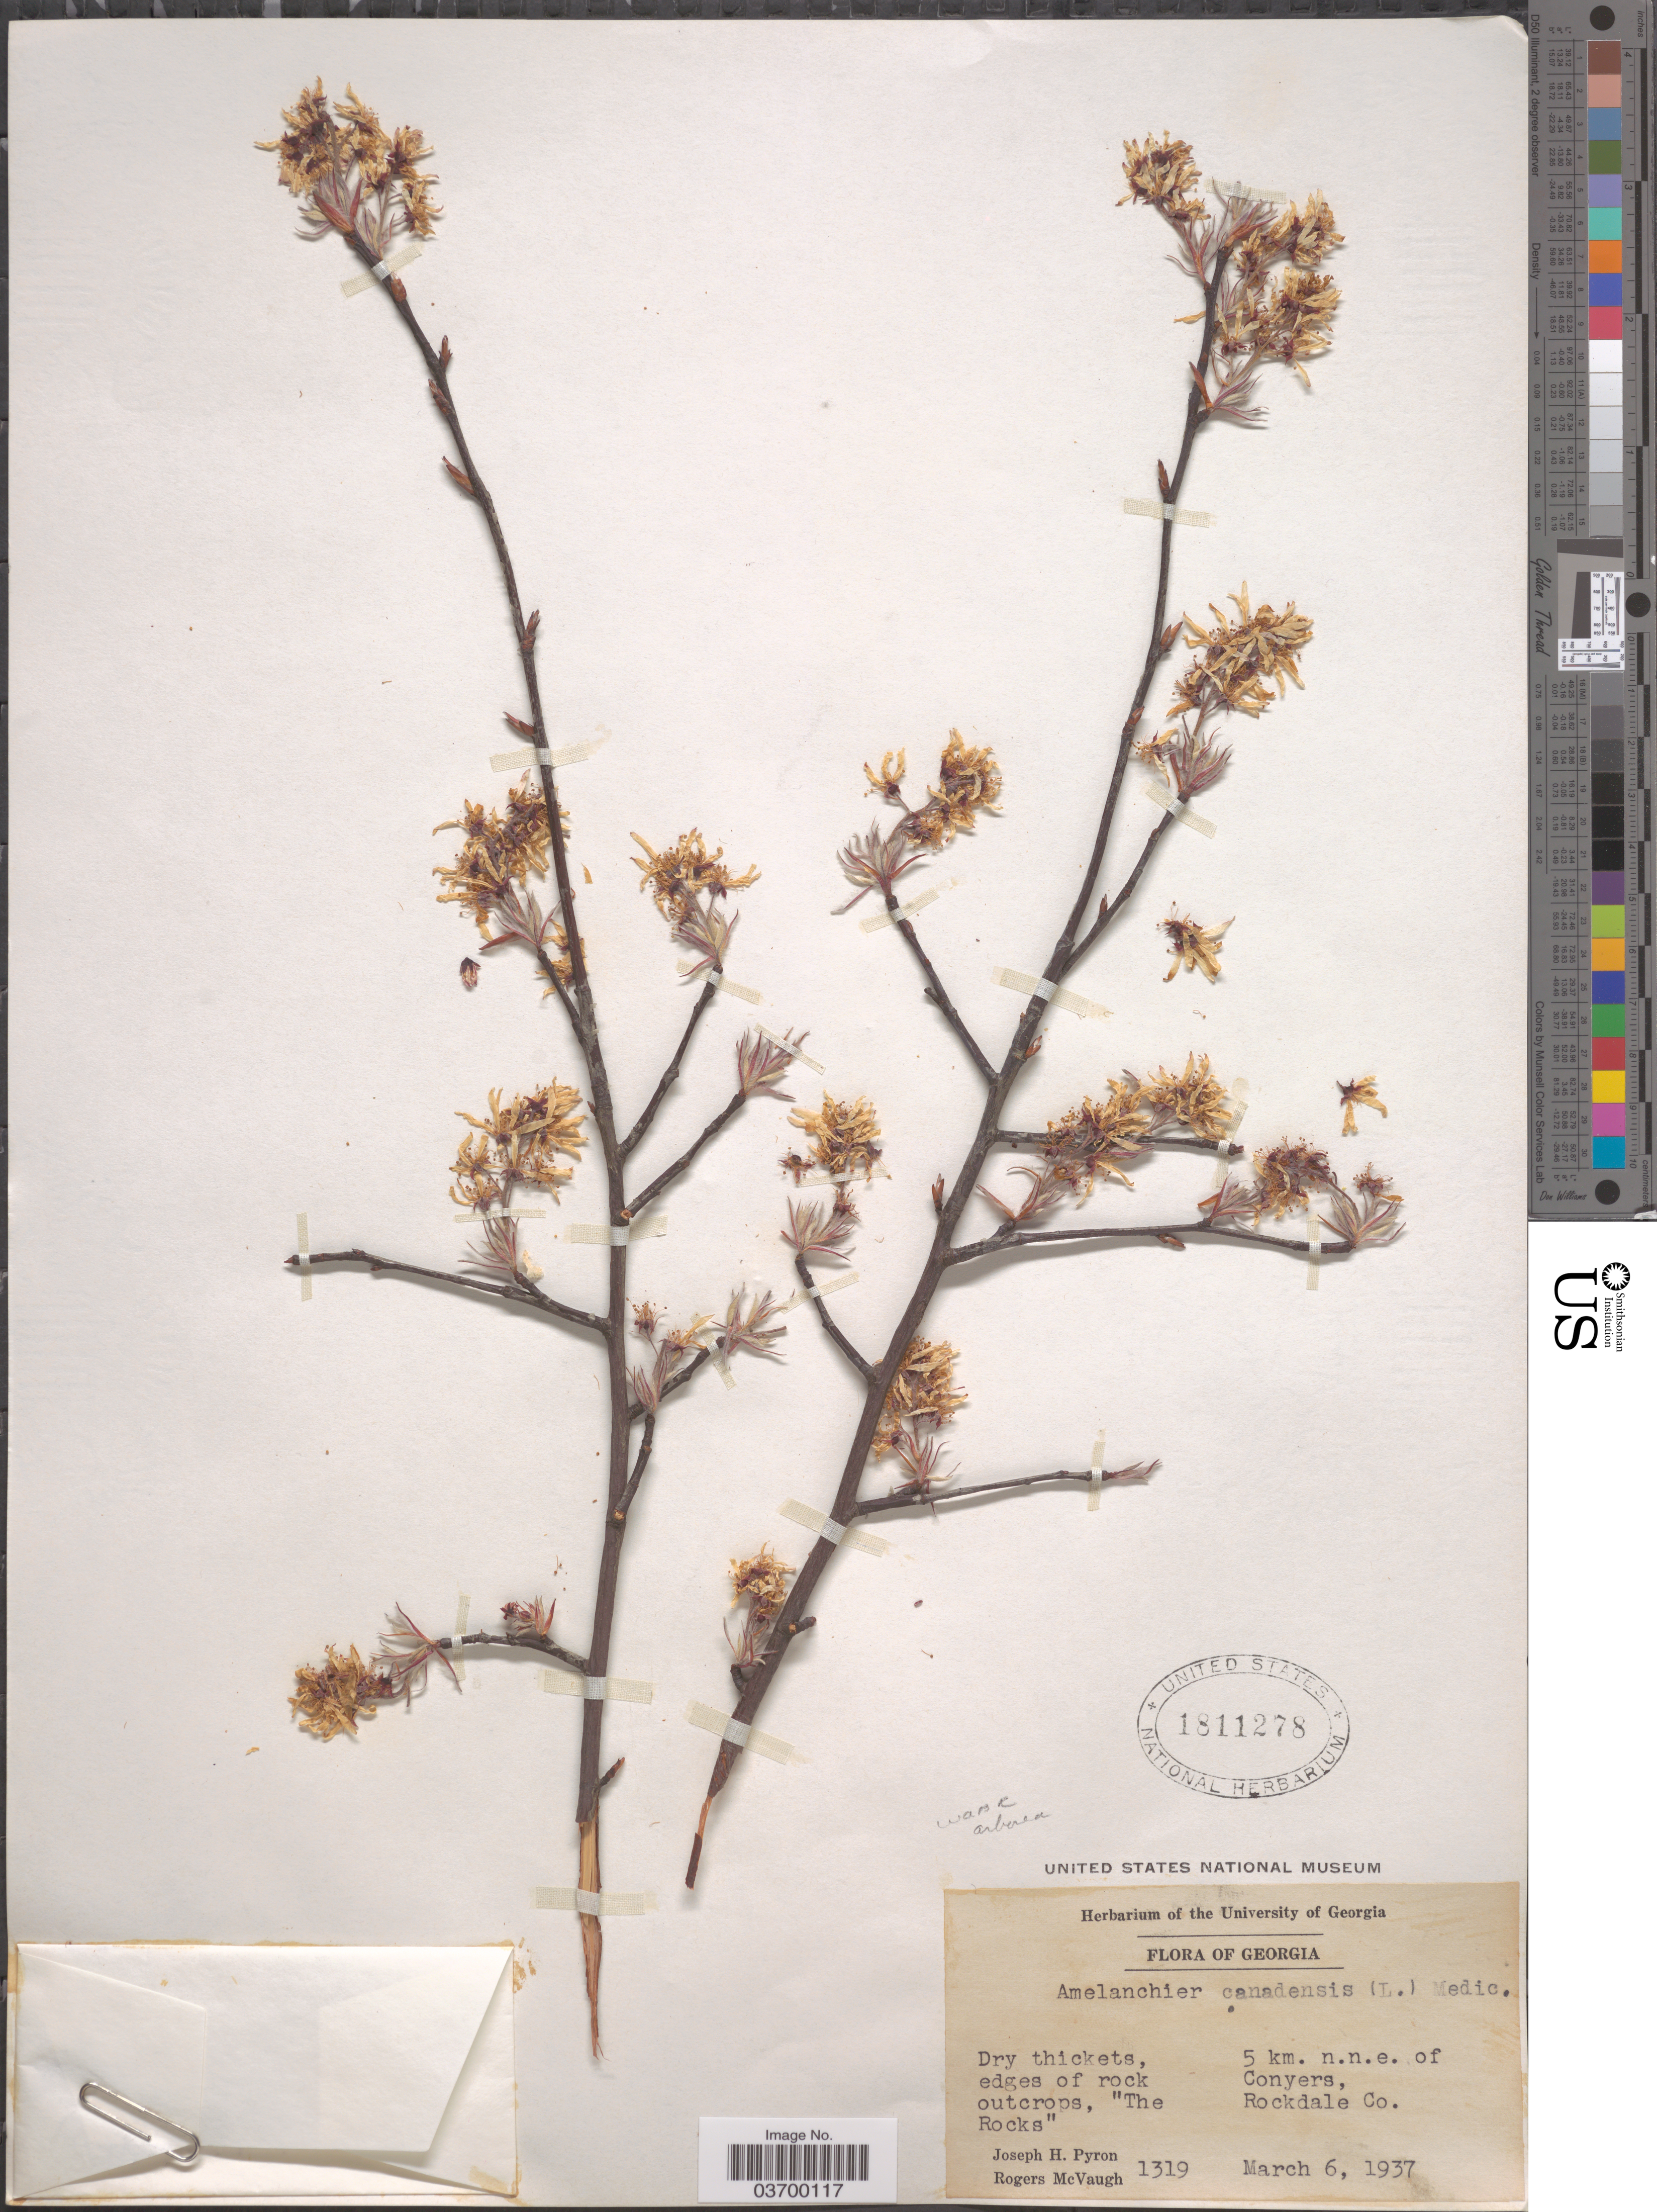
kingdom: Plantae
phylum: Tracheophyta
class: Magnoliopsida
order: Rosales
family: Rosaceae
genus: Amelanchier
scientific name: Amelanchier arborea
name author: (F. Michx.) Fernald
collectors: J. H. Pyron & R. McVaugh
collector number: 1319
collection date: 1937-03-06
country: United States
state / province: Georgia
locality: Dry thickets, edges of rock outcrops, "The Rocks". 5 km. n.n.e. of Conyers, Rockdale Co.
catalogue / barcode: US 1811278